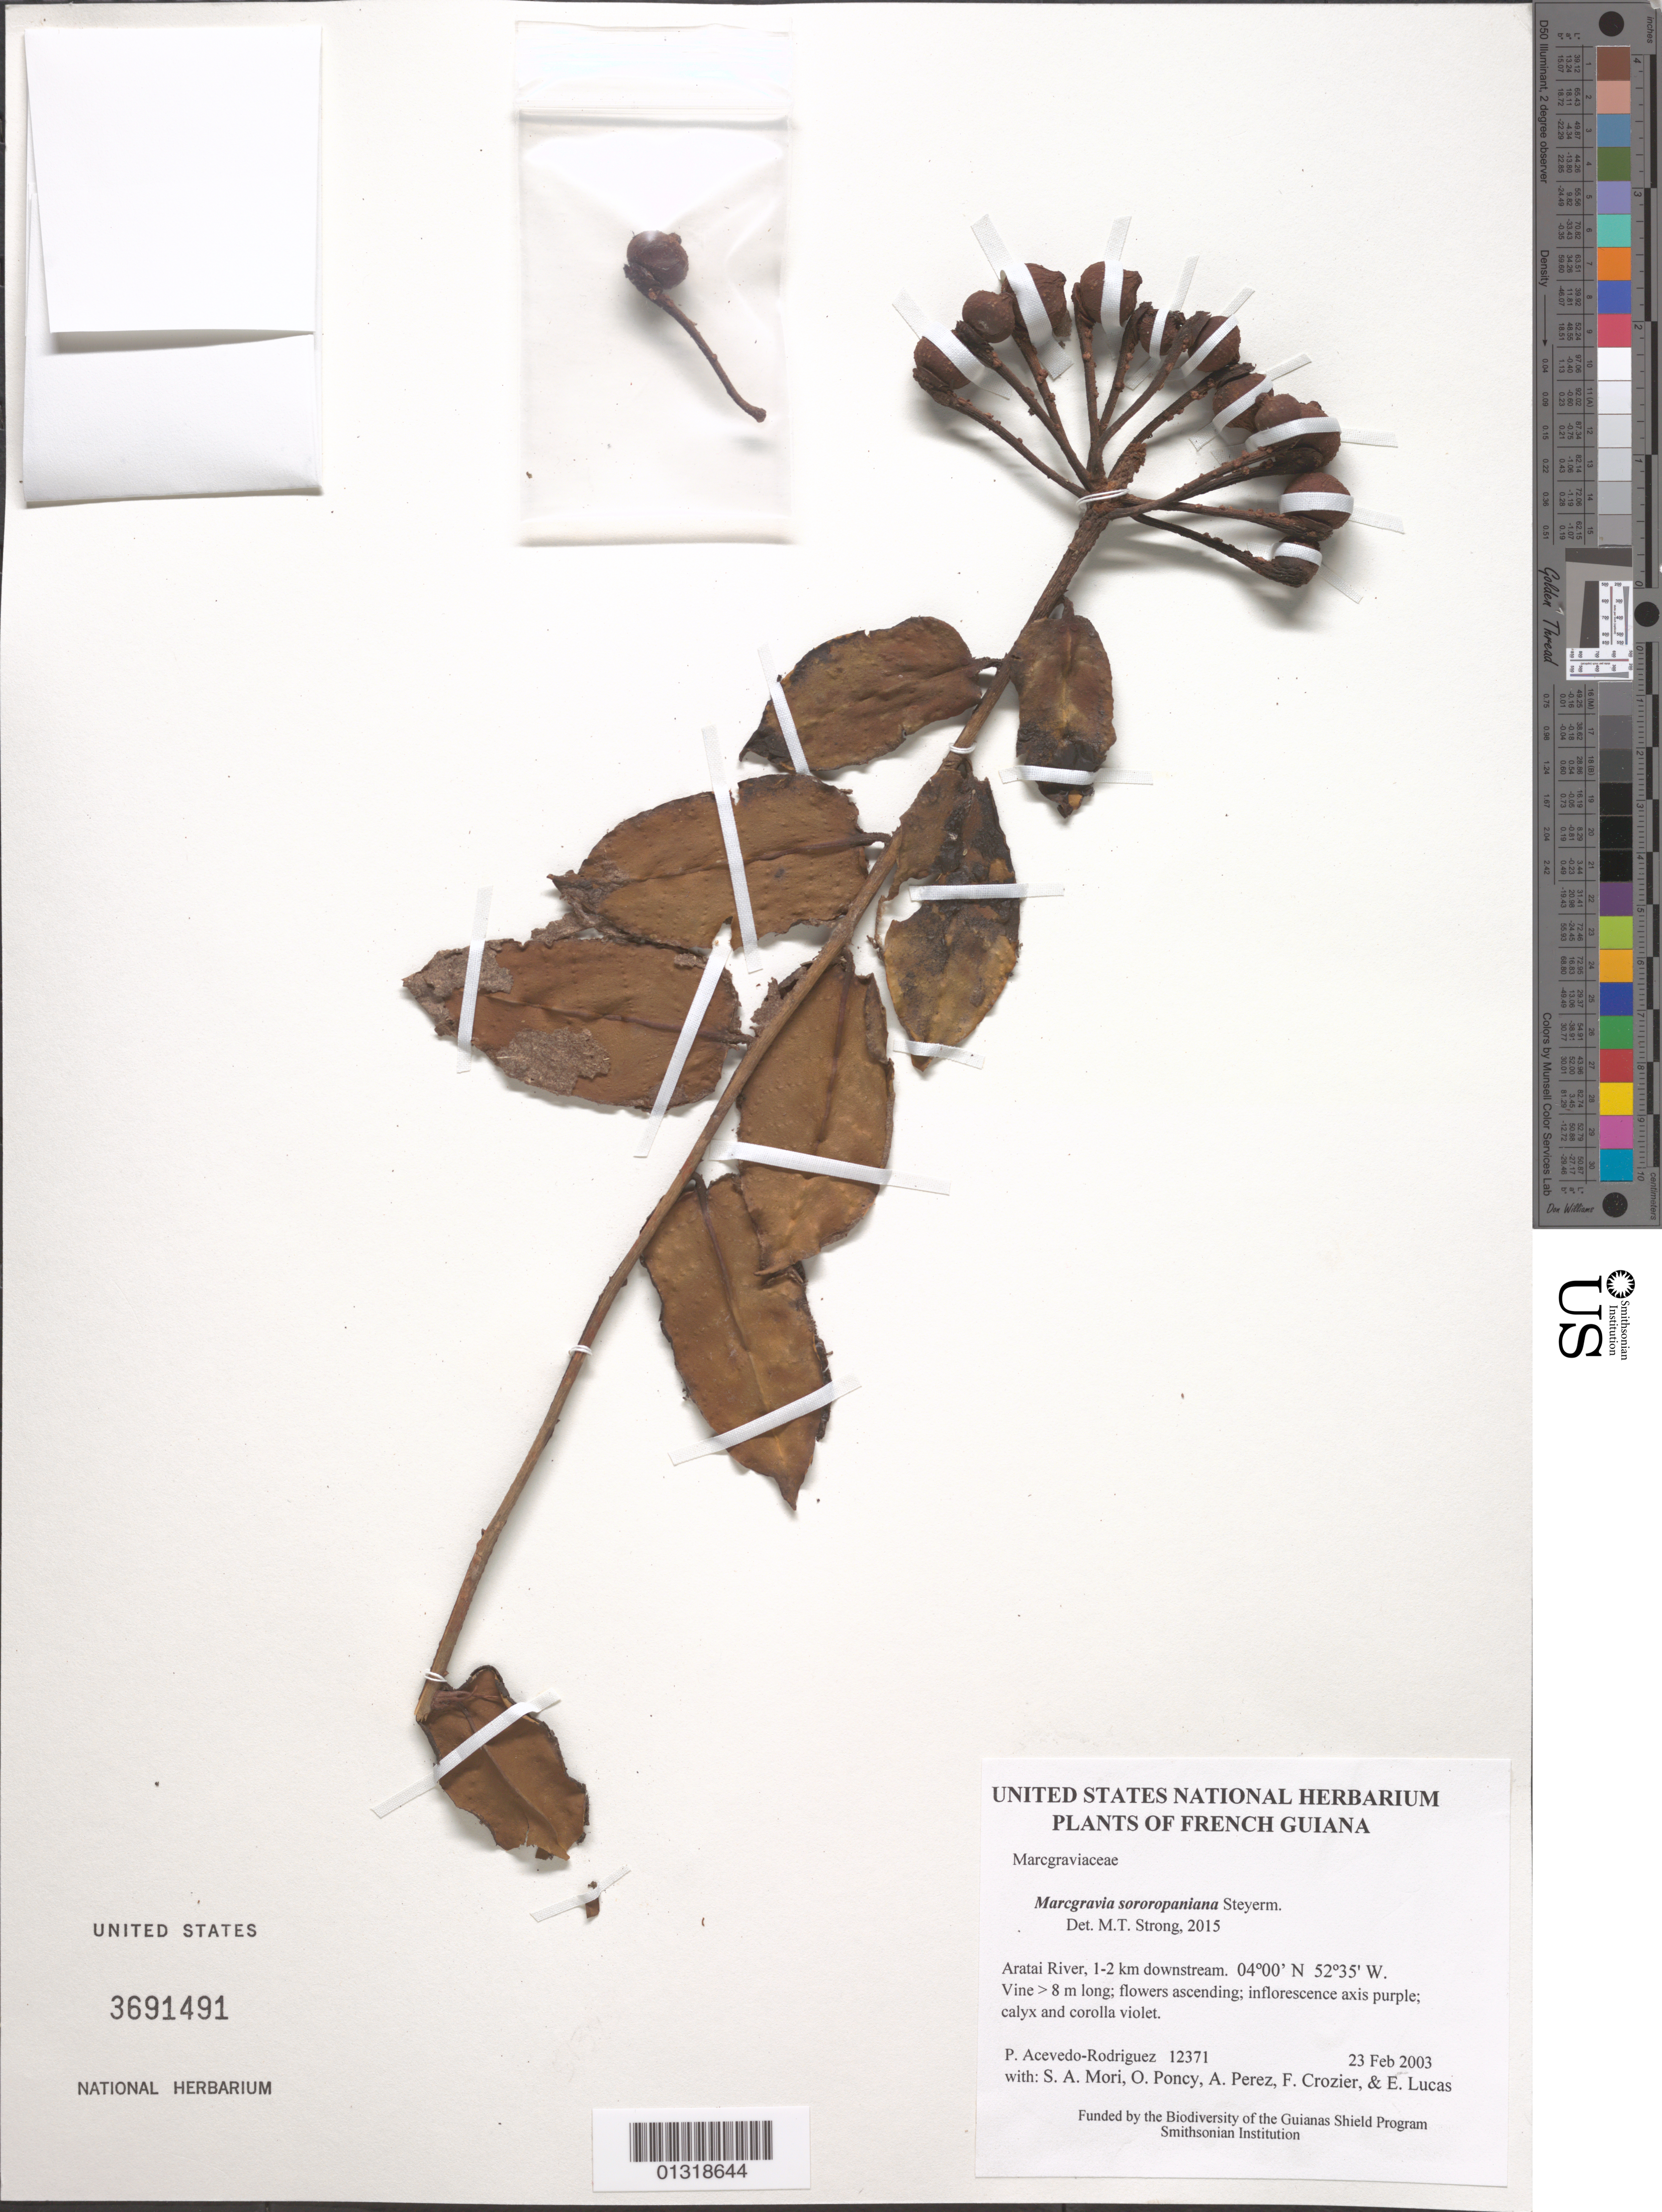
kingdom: Plantae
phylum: Tracheophyta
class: Magnoliopsida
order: Ericales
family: Marcgraviaceae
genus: Marcgravia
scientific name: Marcgravia sororopaniana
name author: Steyerm.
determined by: Strong, M. T., (US), Smithsonian Institution - National Museum of Natural History (UNITED STATES)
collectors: P. Acevedo-Rodr., S. Mori, O. Poncy, A. Pérez, F. Crozier & E. Lucas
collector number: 12371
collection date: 2003-02-23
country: French Guiana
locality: Aratai River, 1-2 km downstream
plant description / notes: US, NY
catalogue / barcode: US 3691491